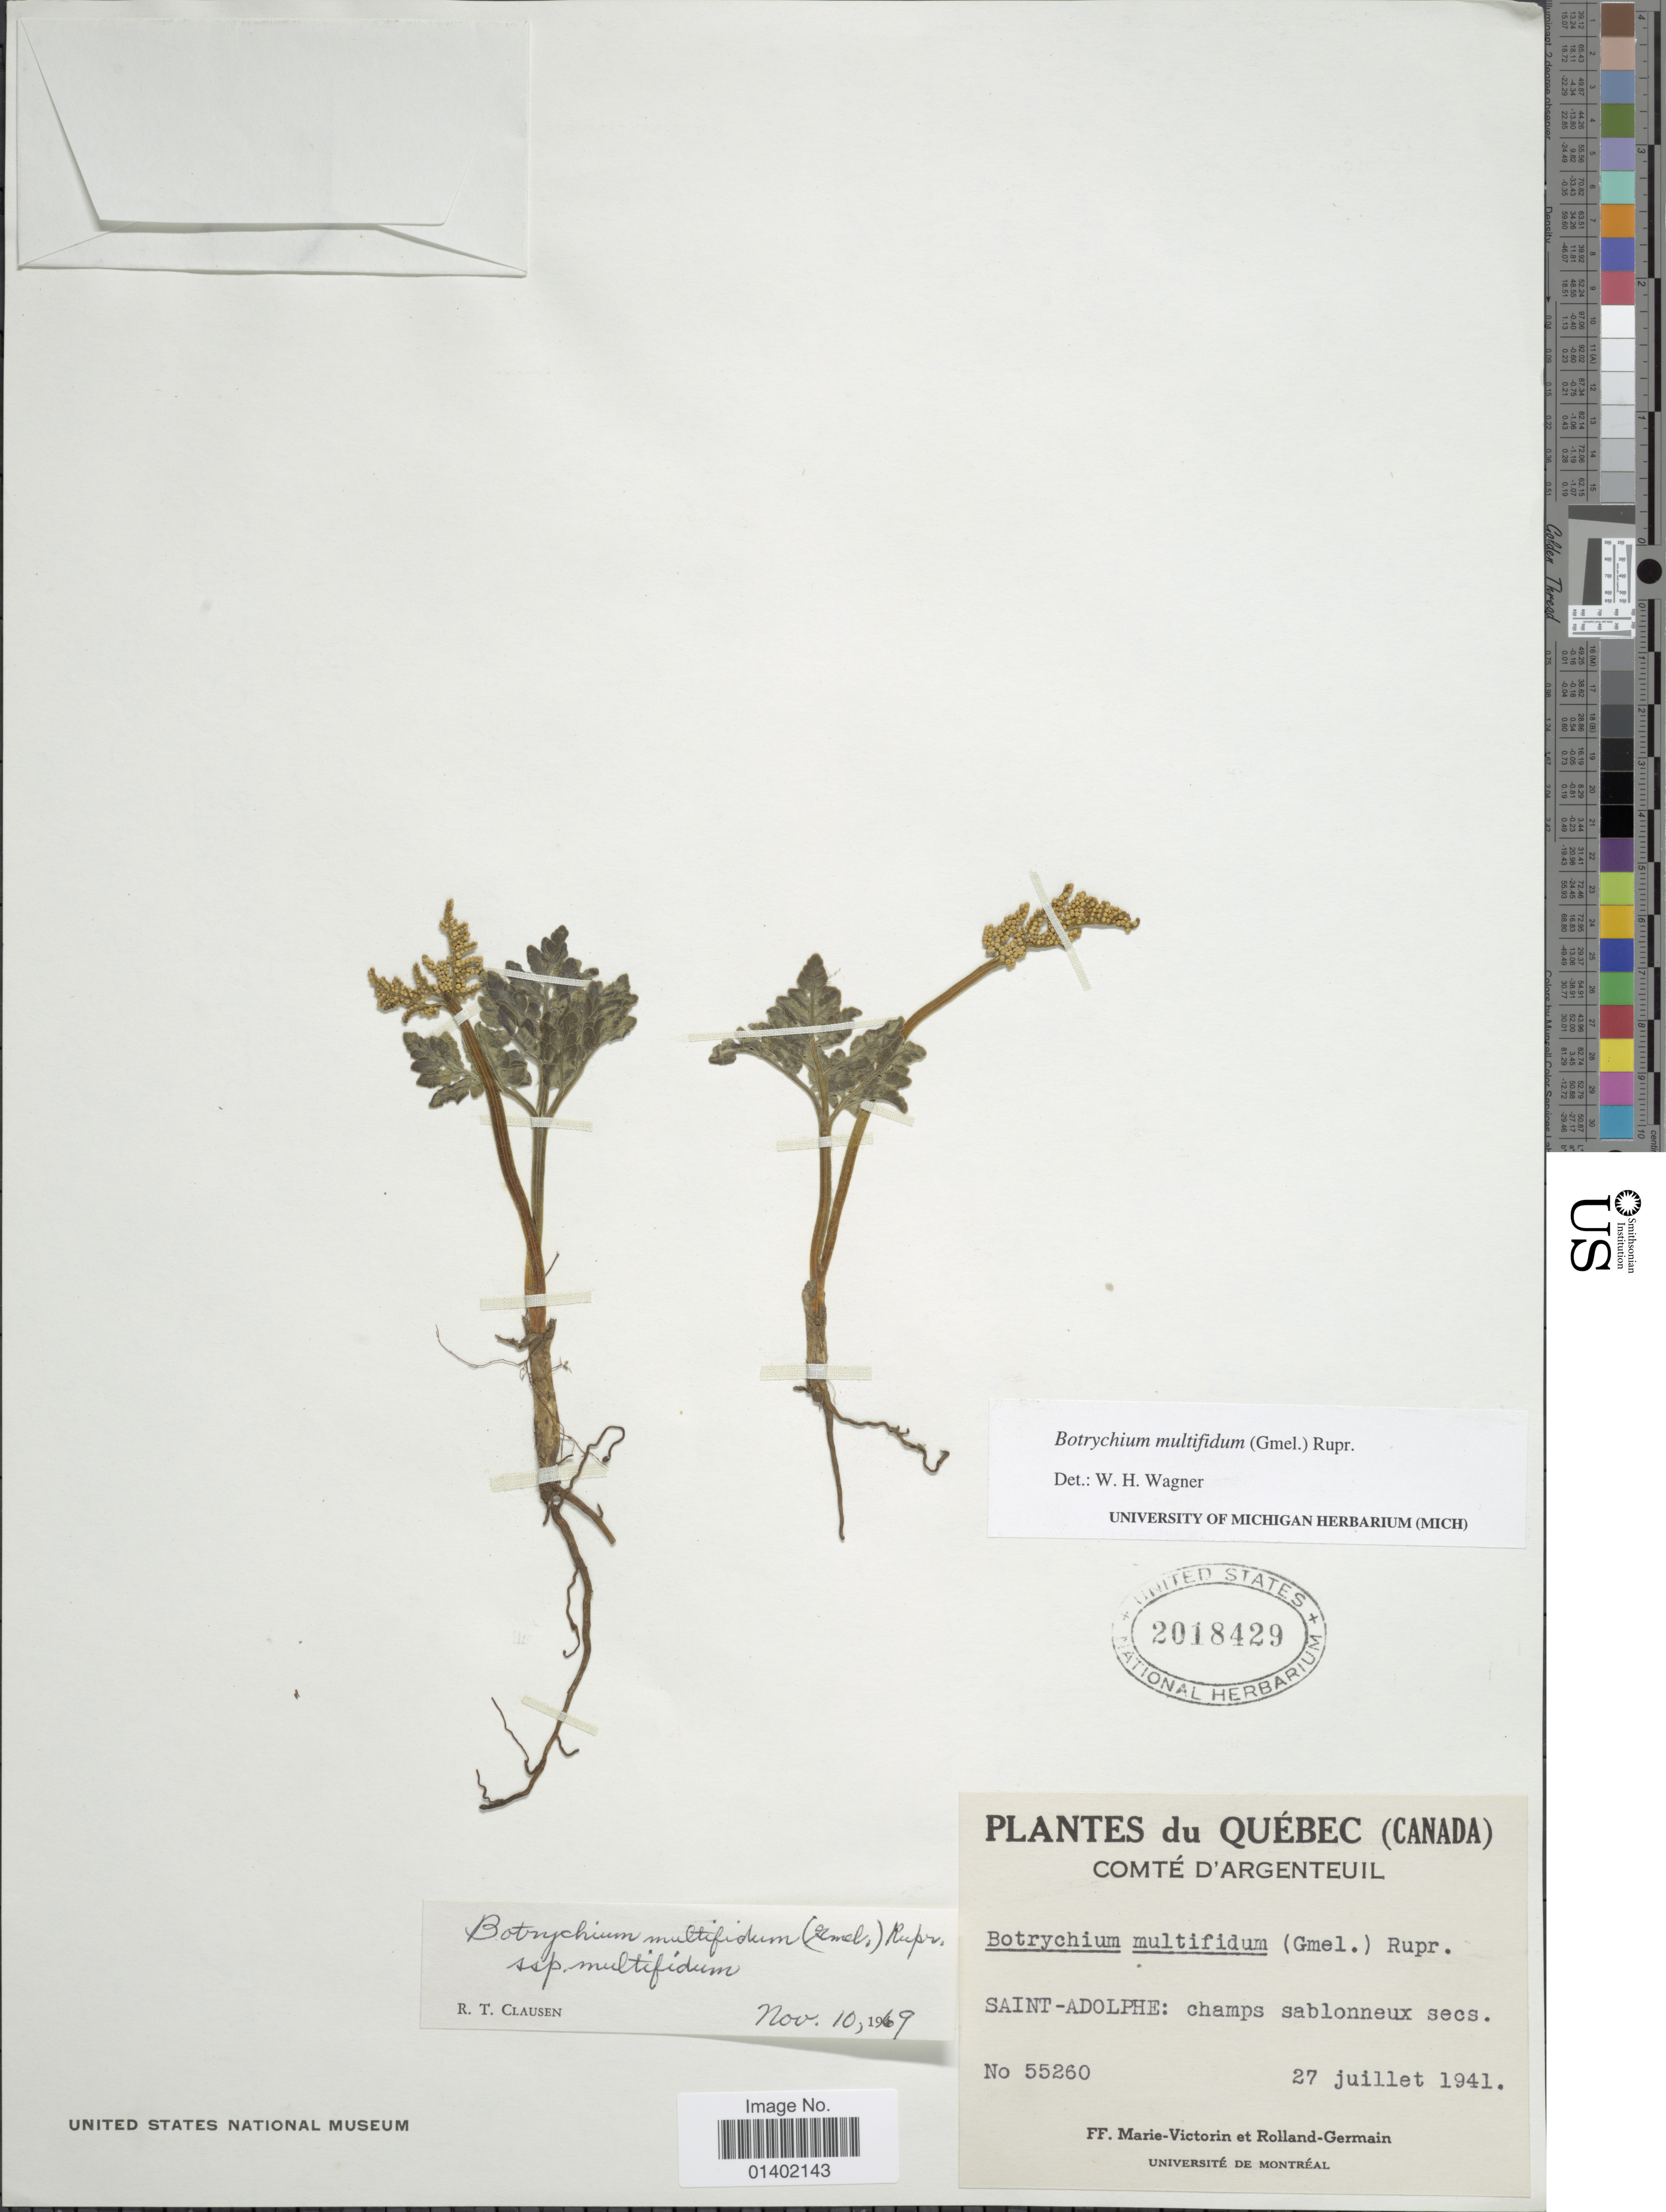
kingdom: Plantae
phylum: Tracheophyta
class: Polypodiopsida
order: Ophioglossales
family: Ophioglossaceae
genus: Botrychium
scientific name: Botrychium multifidum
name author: (J.F. Gmel.) Rupr.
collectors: Fr. Marie-Victorin & Rolland-Germain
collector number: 55260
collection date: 1941-07-27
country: Canada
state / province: Quebec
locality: Comte Dárgenteuil, Saint- adolphe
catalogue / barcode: US 2018429